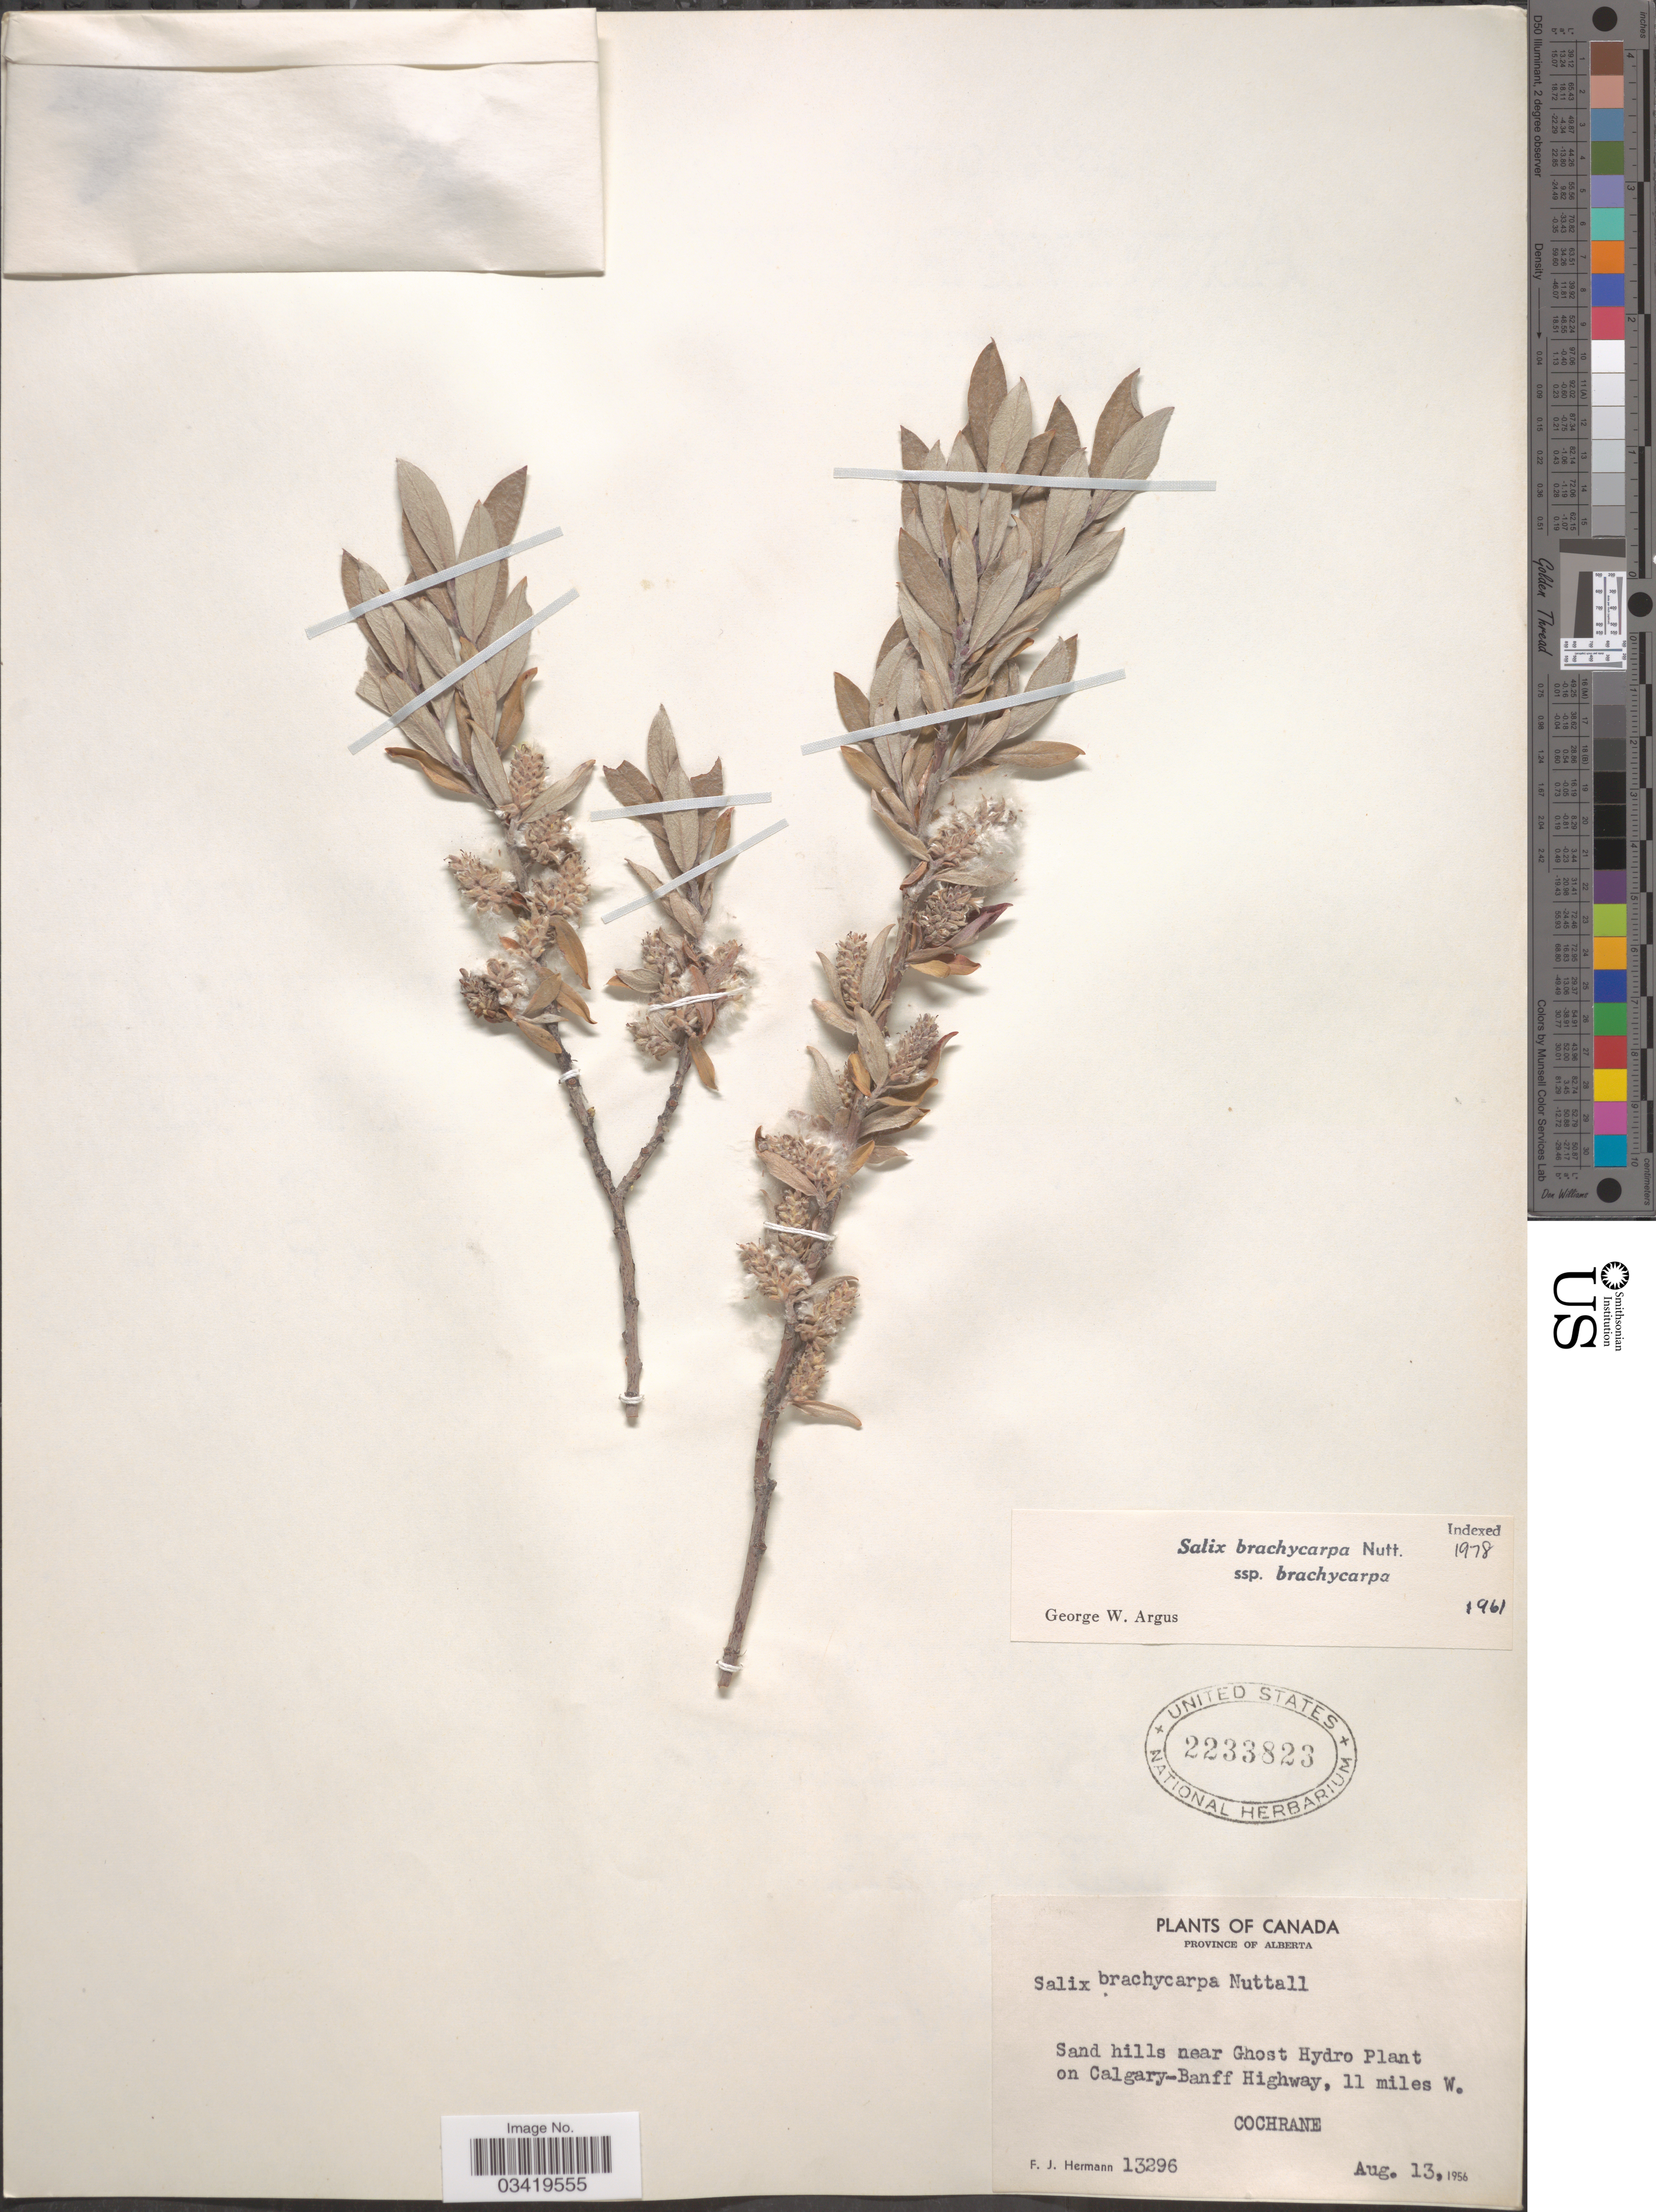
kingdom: Plantae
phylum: Tracheophyta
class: Magnoliopsida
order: Malpighiales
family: Salicaceae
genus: Salix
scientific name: Salix brachycarpa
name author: Nutt.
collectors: F. J. Hermann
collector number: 13296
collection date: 1956-08-13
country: Canada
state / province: Alberta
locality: Sand hills near Ghost Hydro Plant on Calgary-Banff Highway, 11 miles W. Cochrane.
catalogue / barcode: US 2233823